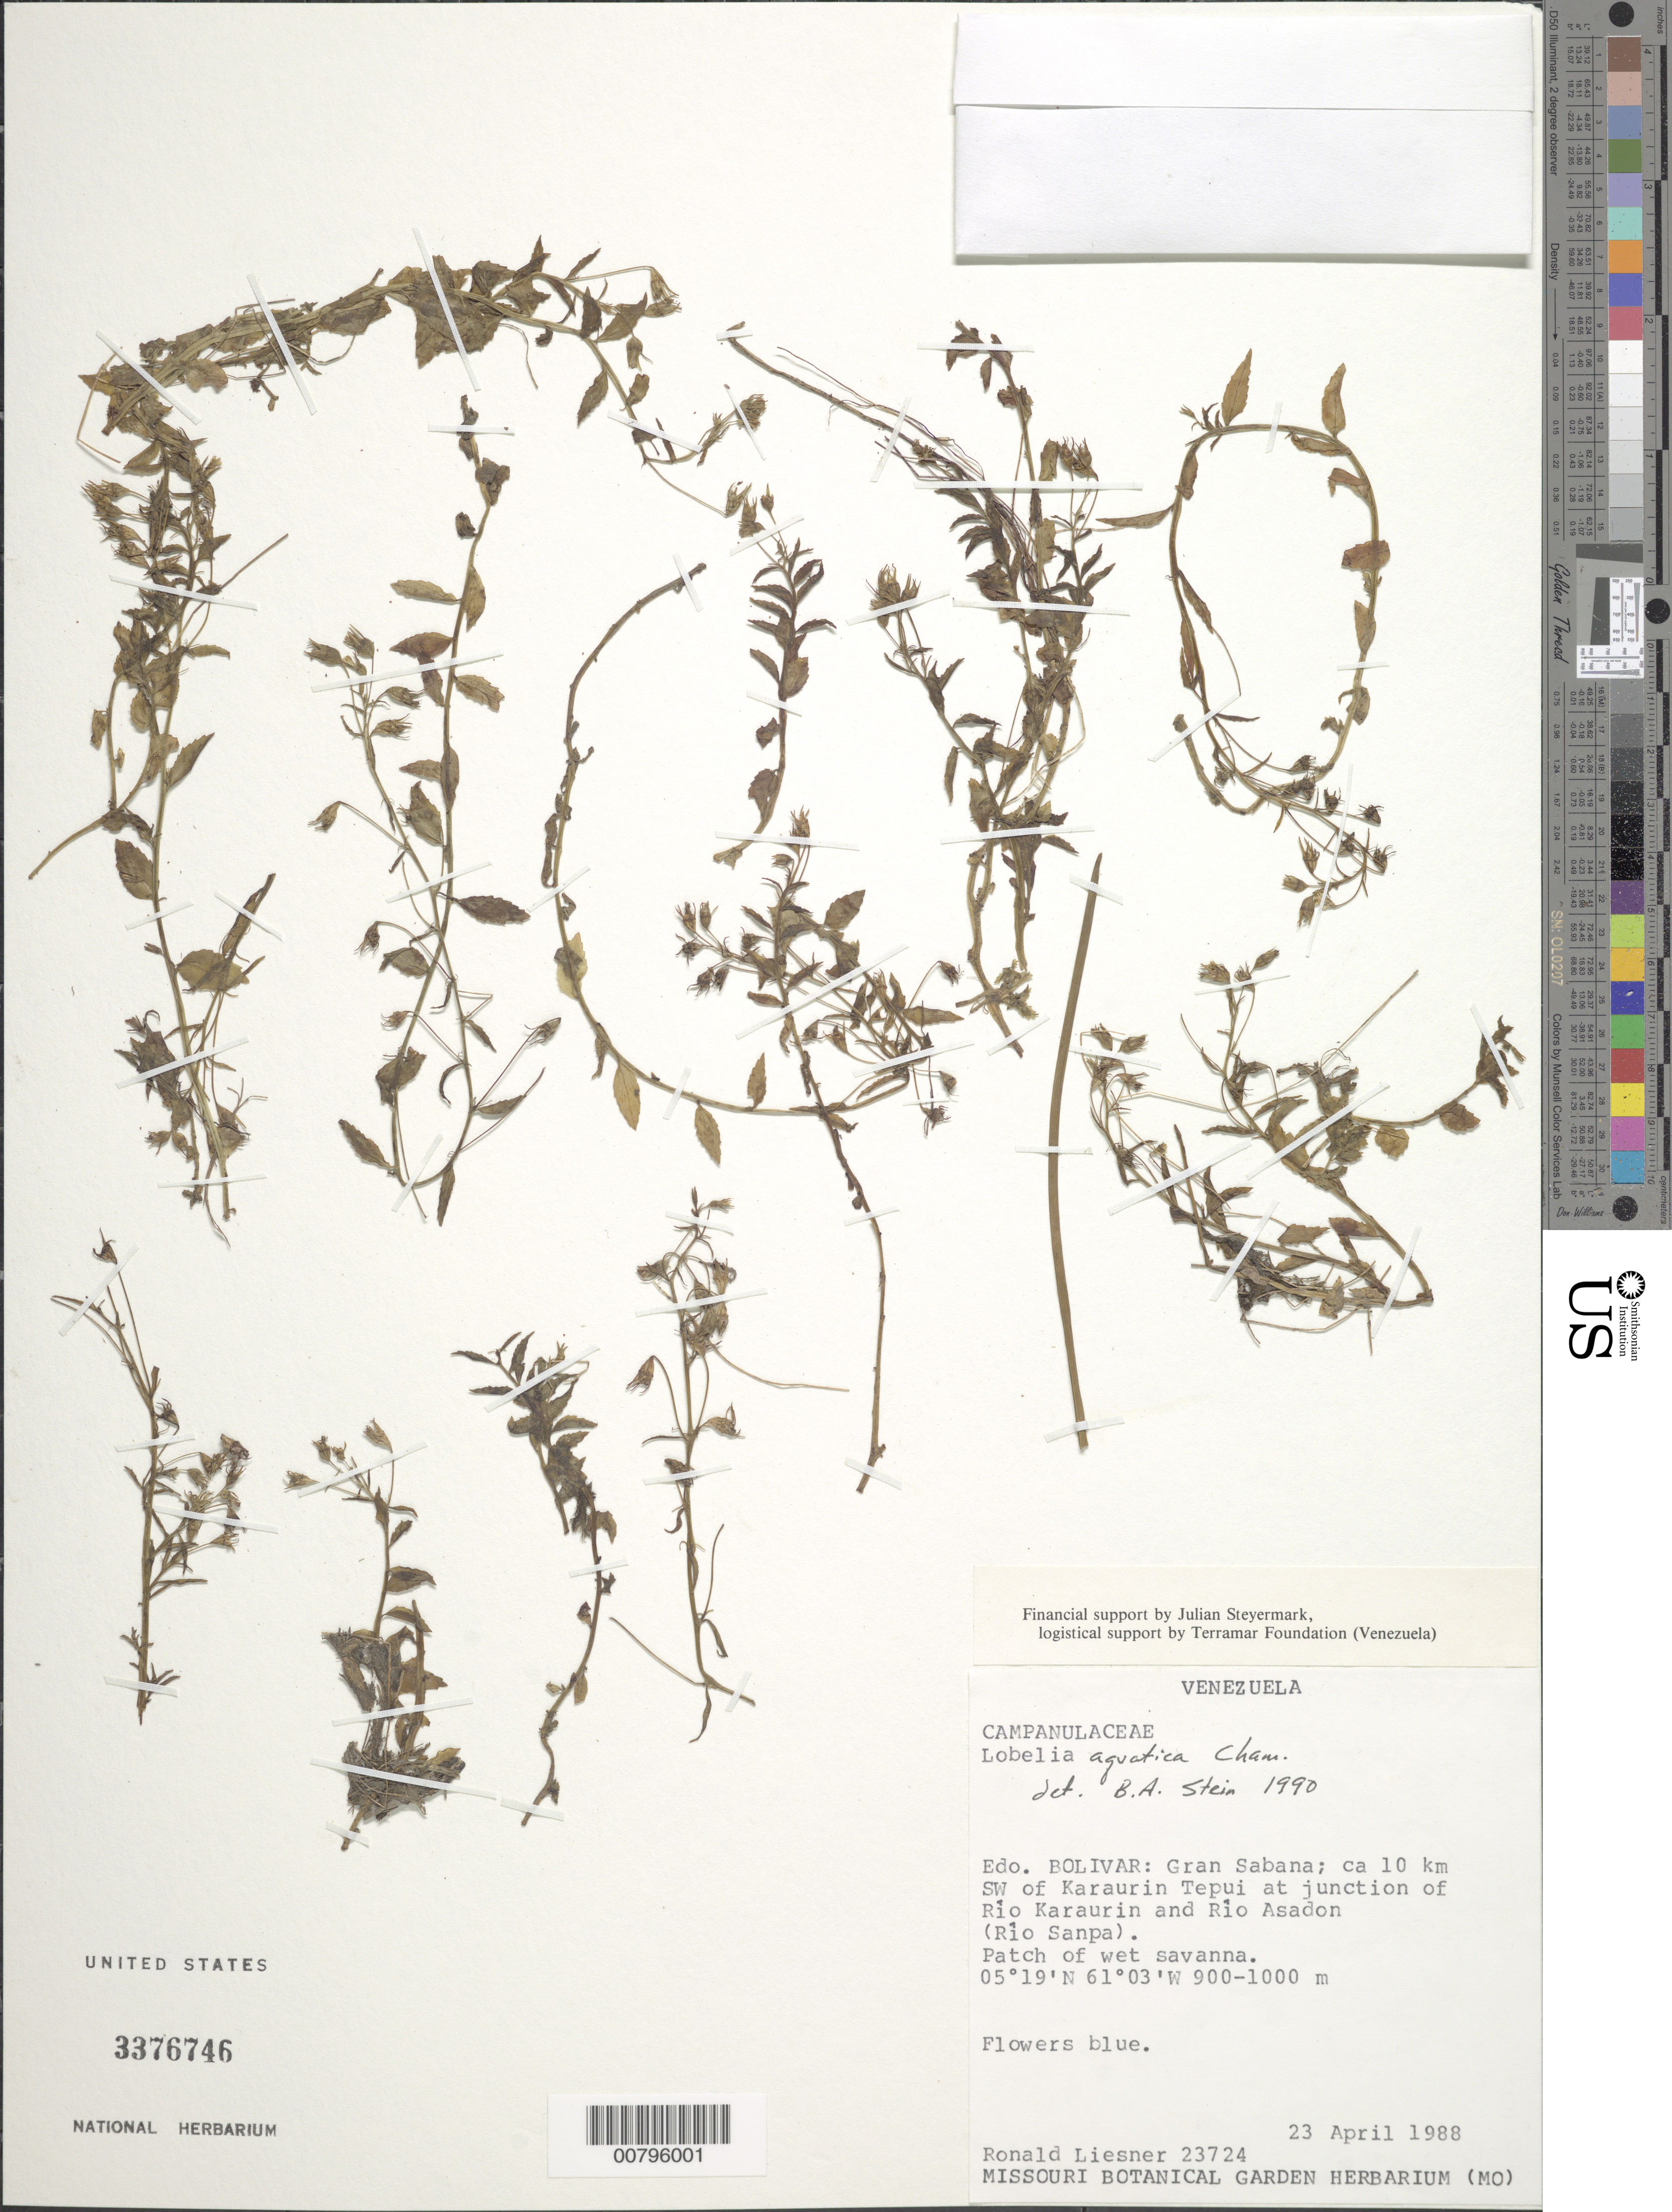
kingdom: Plantae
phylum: Tracheophyta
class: Magnoliopsida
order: Asterales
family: Campanulaceae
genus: Lobelia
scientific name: Lobelia aquatica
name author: Cham.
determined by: Stein, B. A., Senior Director, Climate Adaptation and Resilience, National Wildlife Federation (UNITED STATES)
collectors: R. L. Liesner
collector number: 23724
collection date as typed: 23-Apr-88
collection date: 1988-04-23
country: Venezuela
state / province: Bolívar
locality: Gran Sabana, ca 10 km SW of Karaurin tepuí at junction of Río Karaurin and Río Asadon (Río Sanpa)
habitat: Patch of wet savanna.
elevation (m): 900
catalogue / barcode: US 3376746